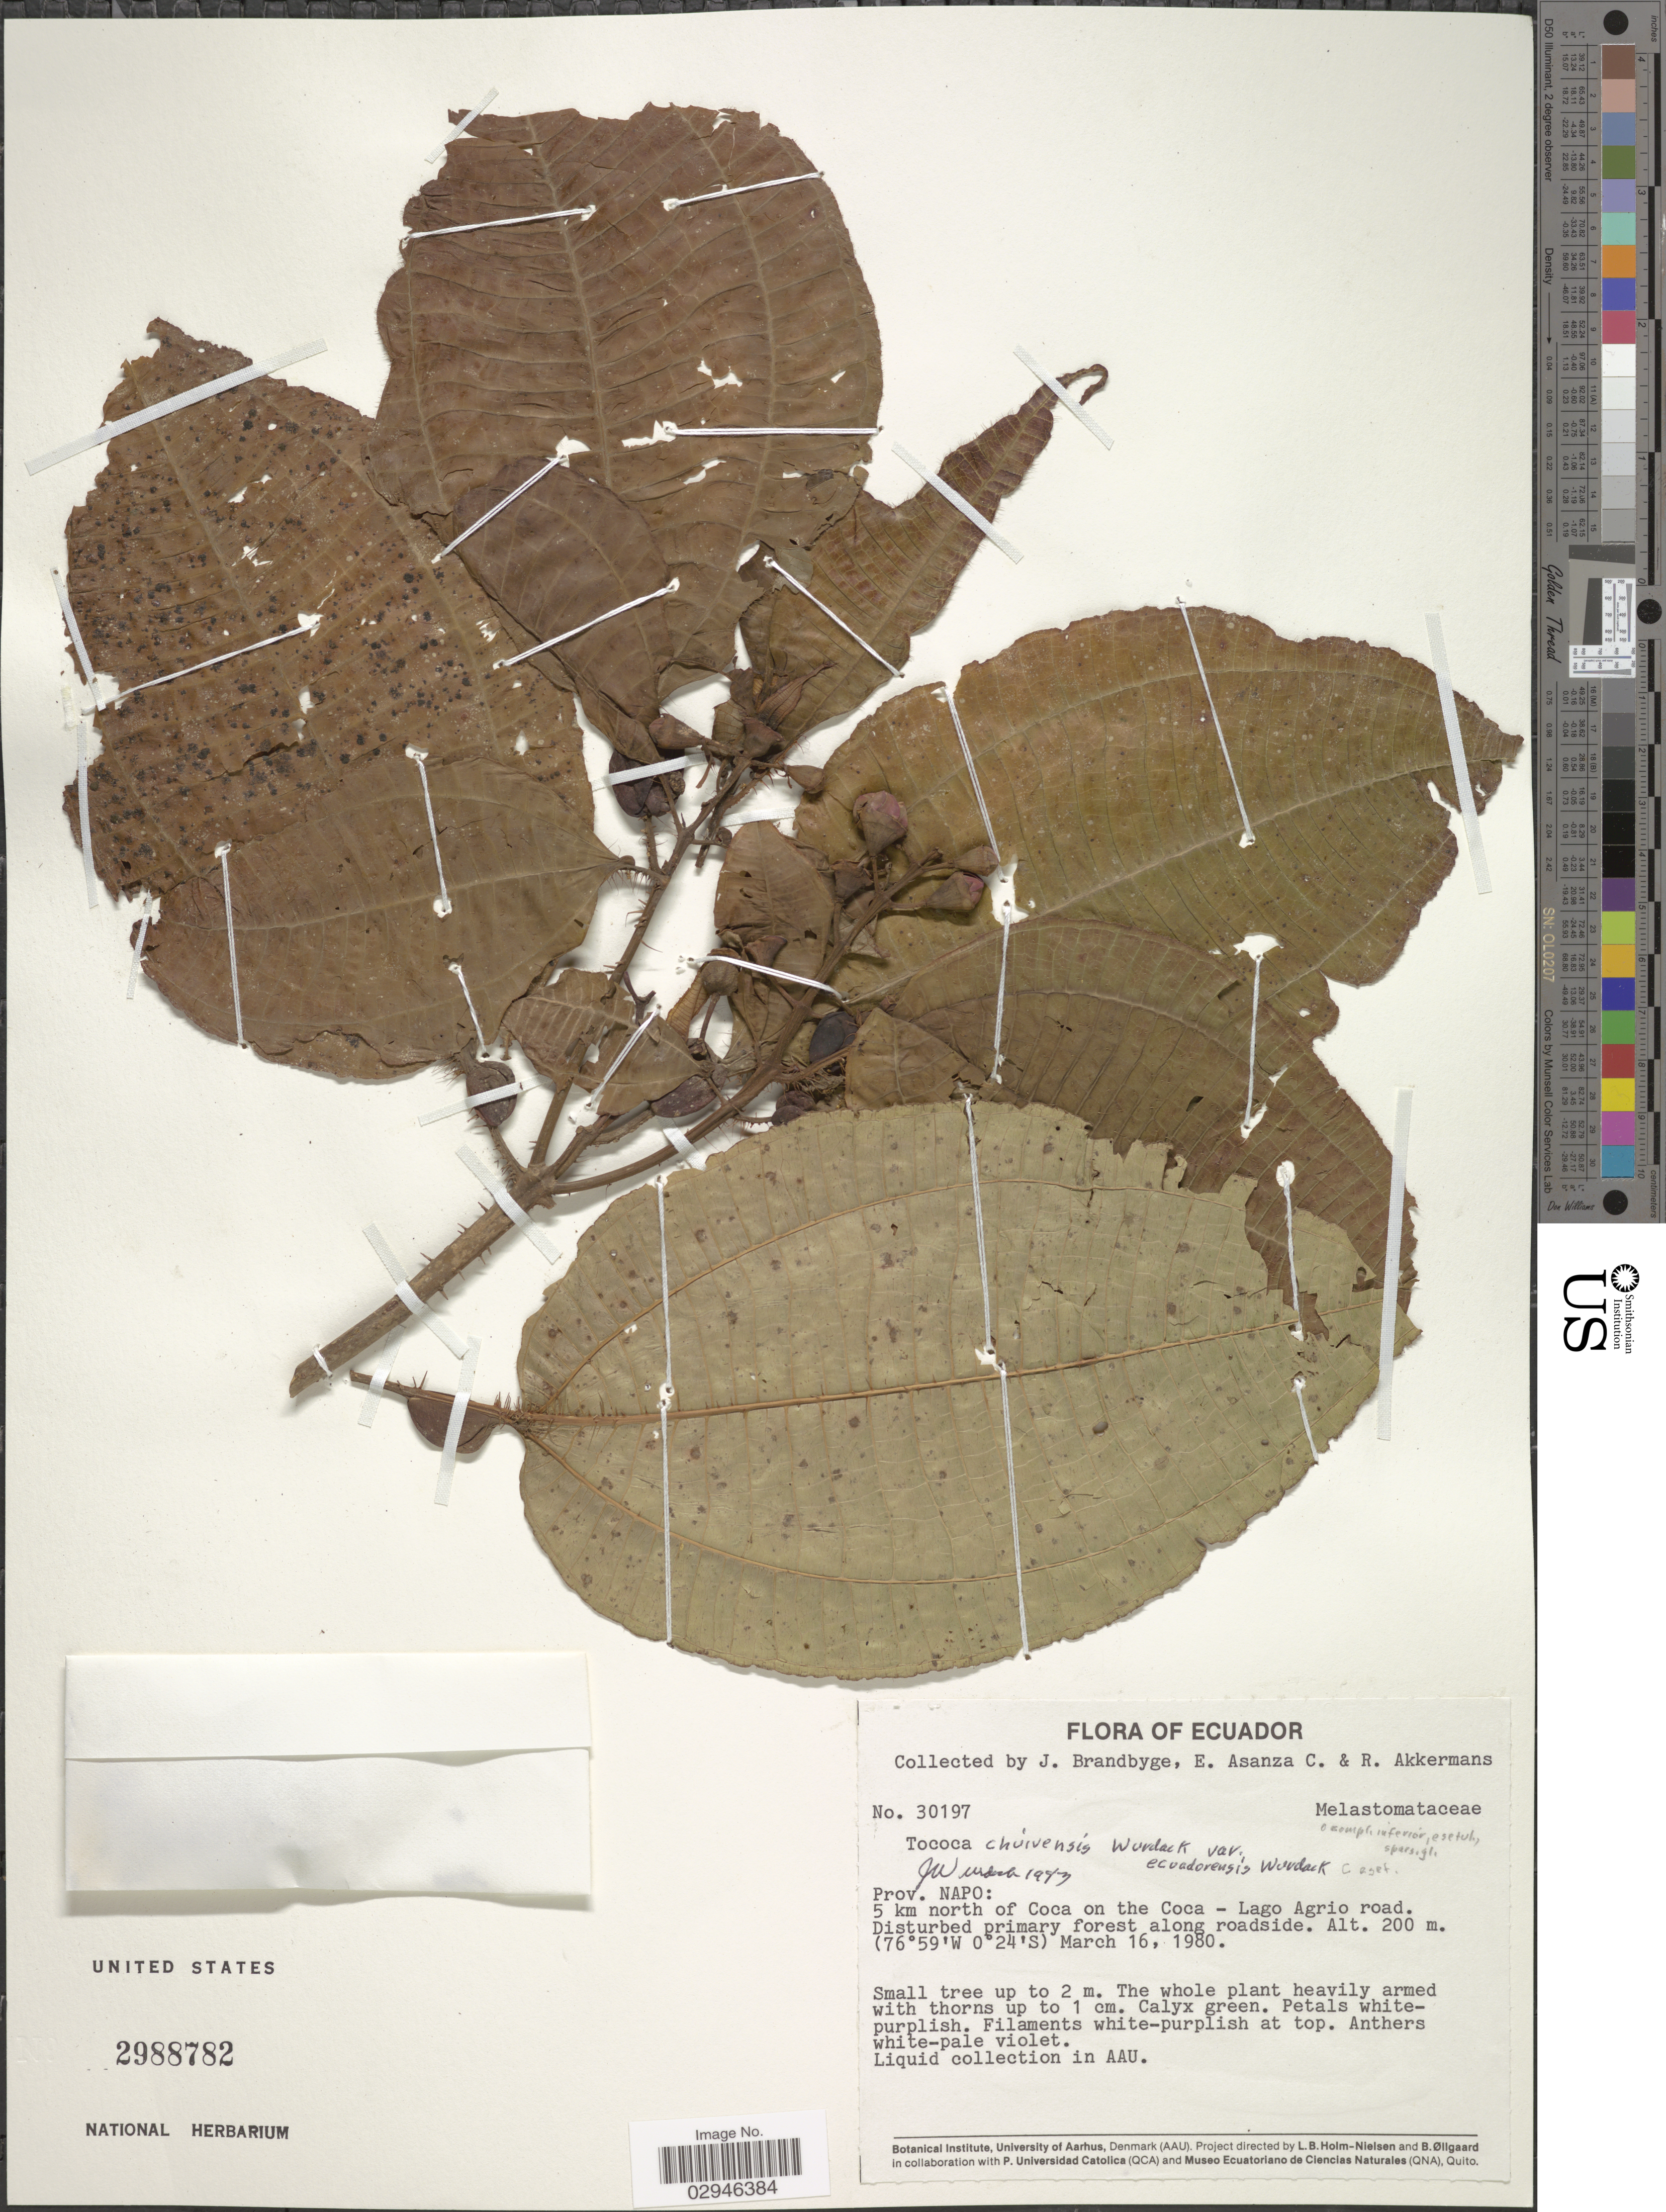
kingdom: Plantae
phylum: Tracheophyta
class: Magnoliopsida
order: Myrtales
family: Melastomataceae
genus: Tococa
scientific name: Tococa chuivensis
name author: Wurdack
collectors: J. Brandbyge, E. Asanza C. & R. W. A. P. Akkermans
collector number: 30197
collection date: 1980-03-16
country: Ecuador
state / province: Napo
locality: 5 km north of Coca on the Coca - Lago Agrio road.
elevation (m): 200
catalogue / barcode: US 2988782